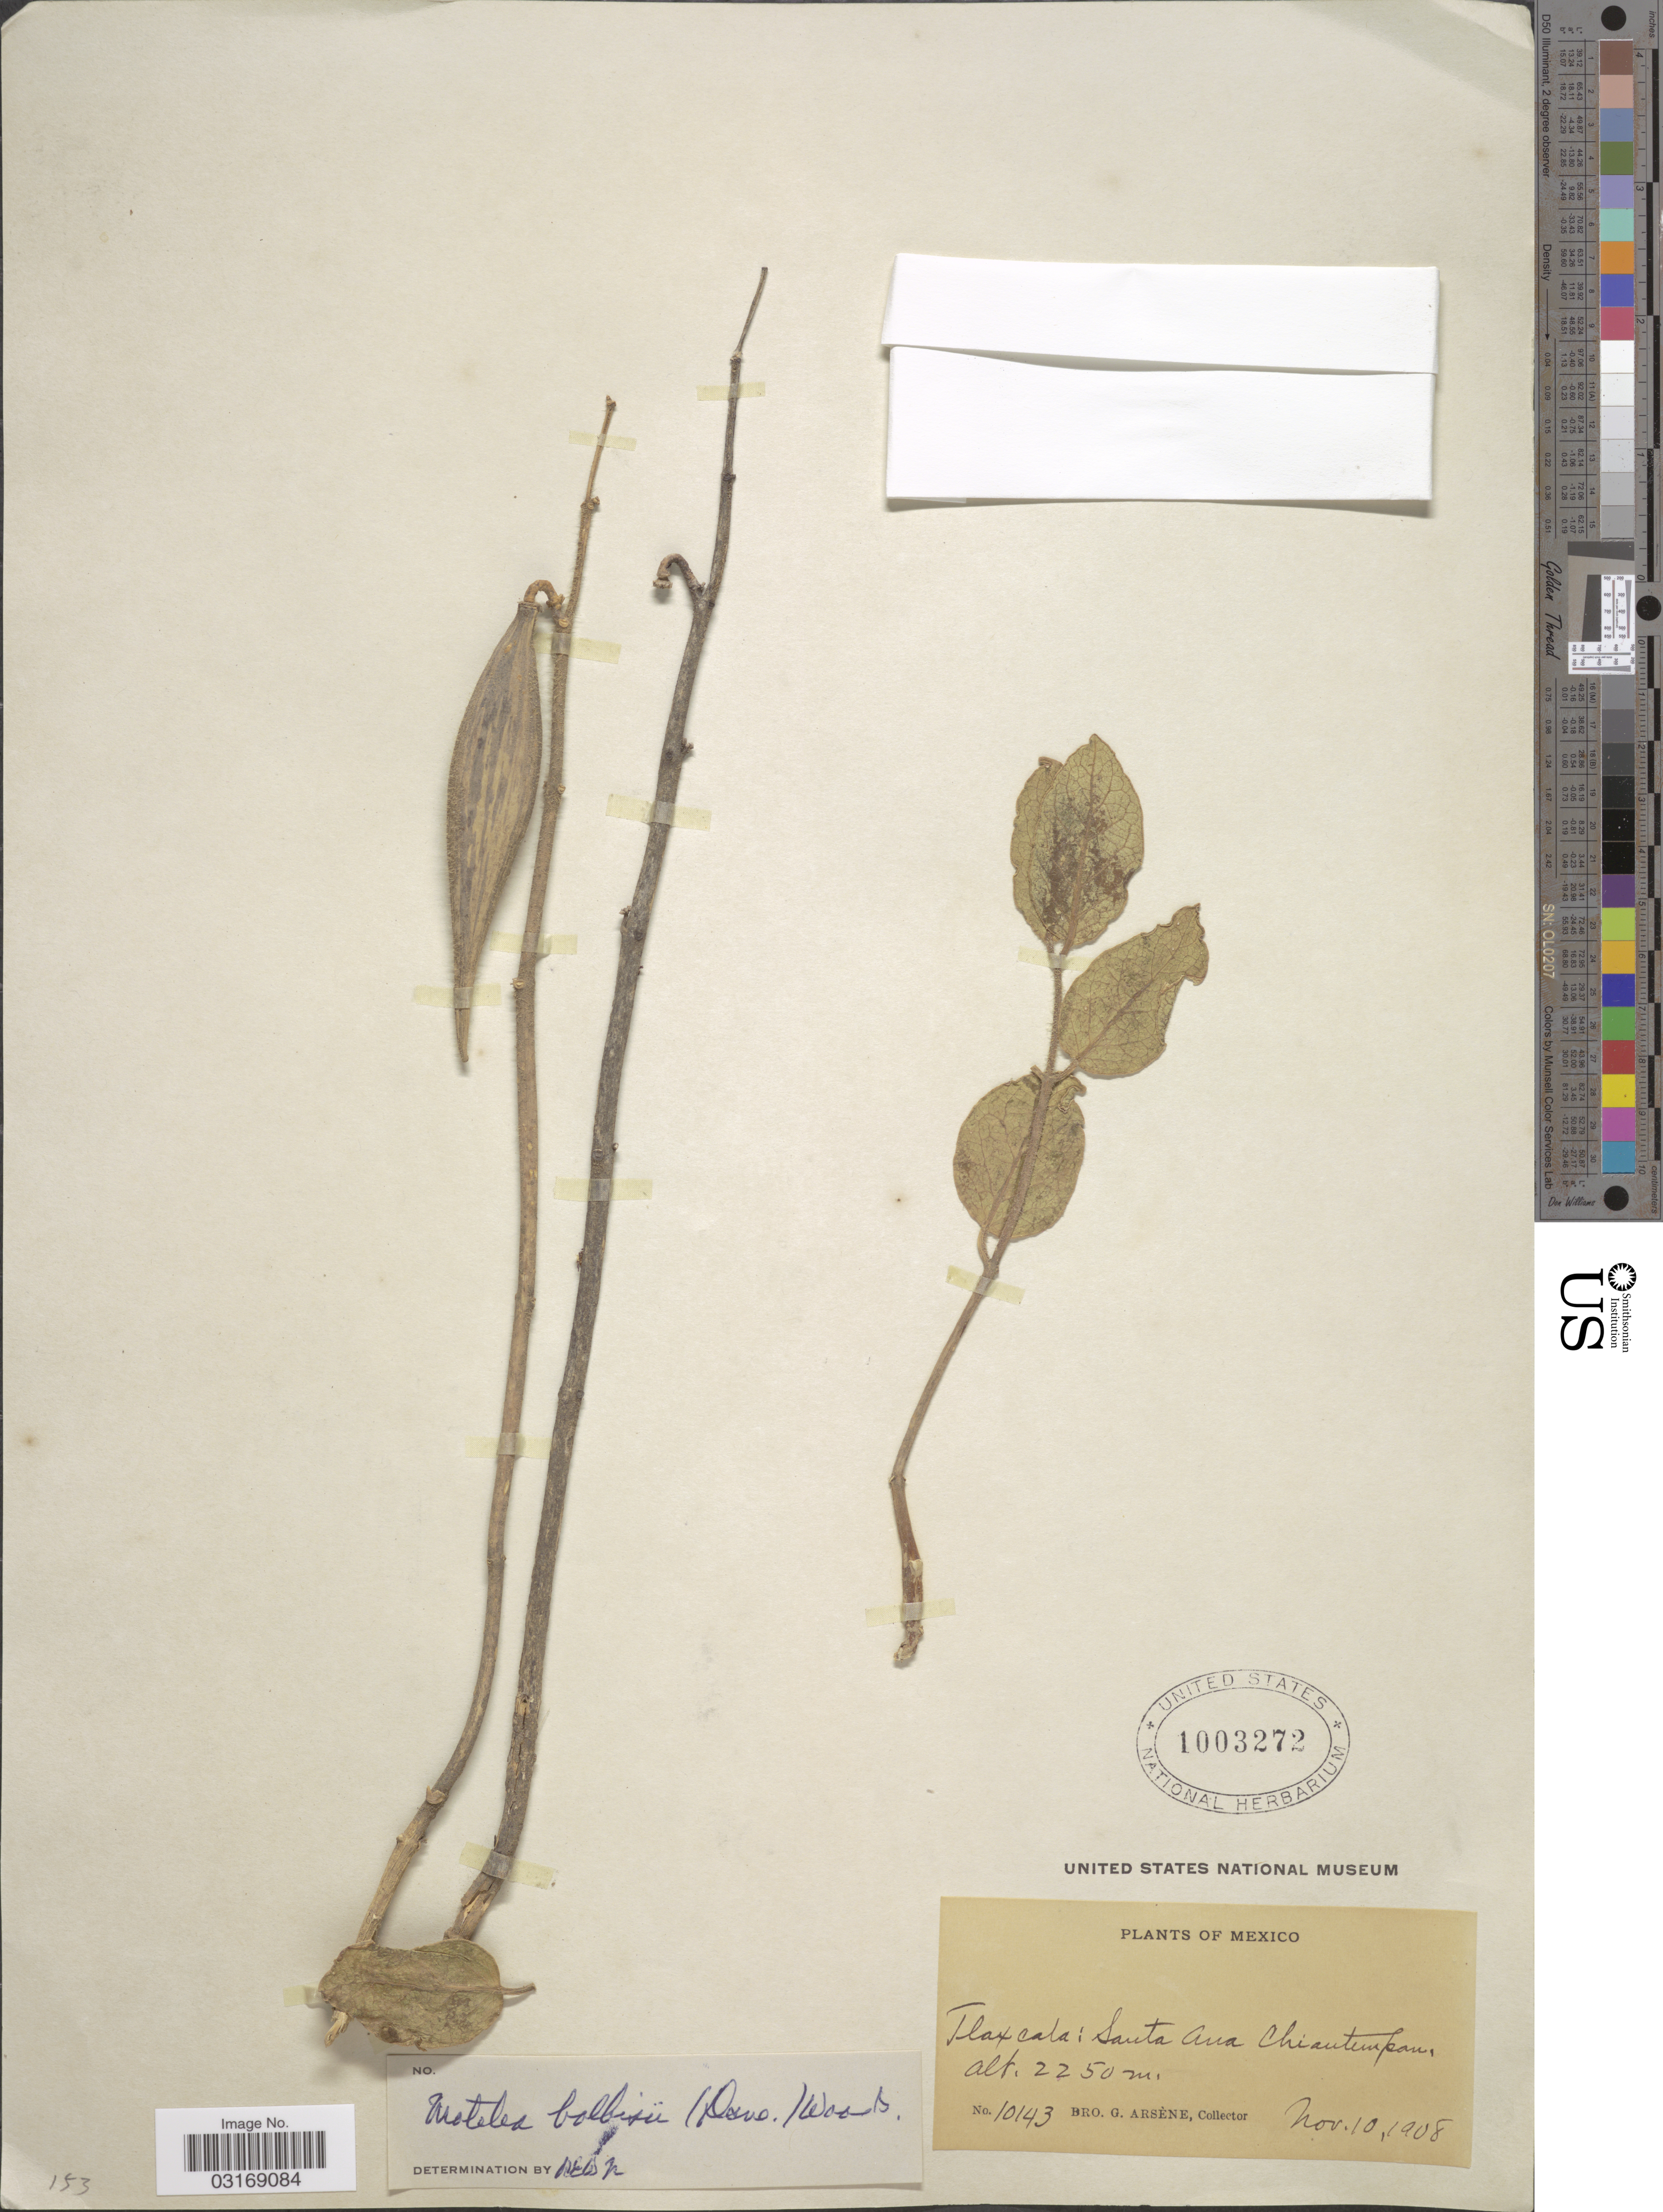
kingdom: Plantae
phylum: Tracheophyta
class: Magnoliopsida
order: Gentianales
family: Apocynaceae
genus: Pherotrichis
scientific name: Pherotrichis balbisii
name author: A. Gray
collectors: Bro. G. Arsène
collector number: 10143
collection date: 1908-11-10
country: Mexico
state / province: Tlaxcala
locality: Santa Ana Chiautempan.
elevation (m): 2250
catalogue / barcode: US 1003272